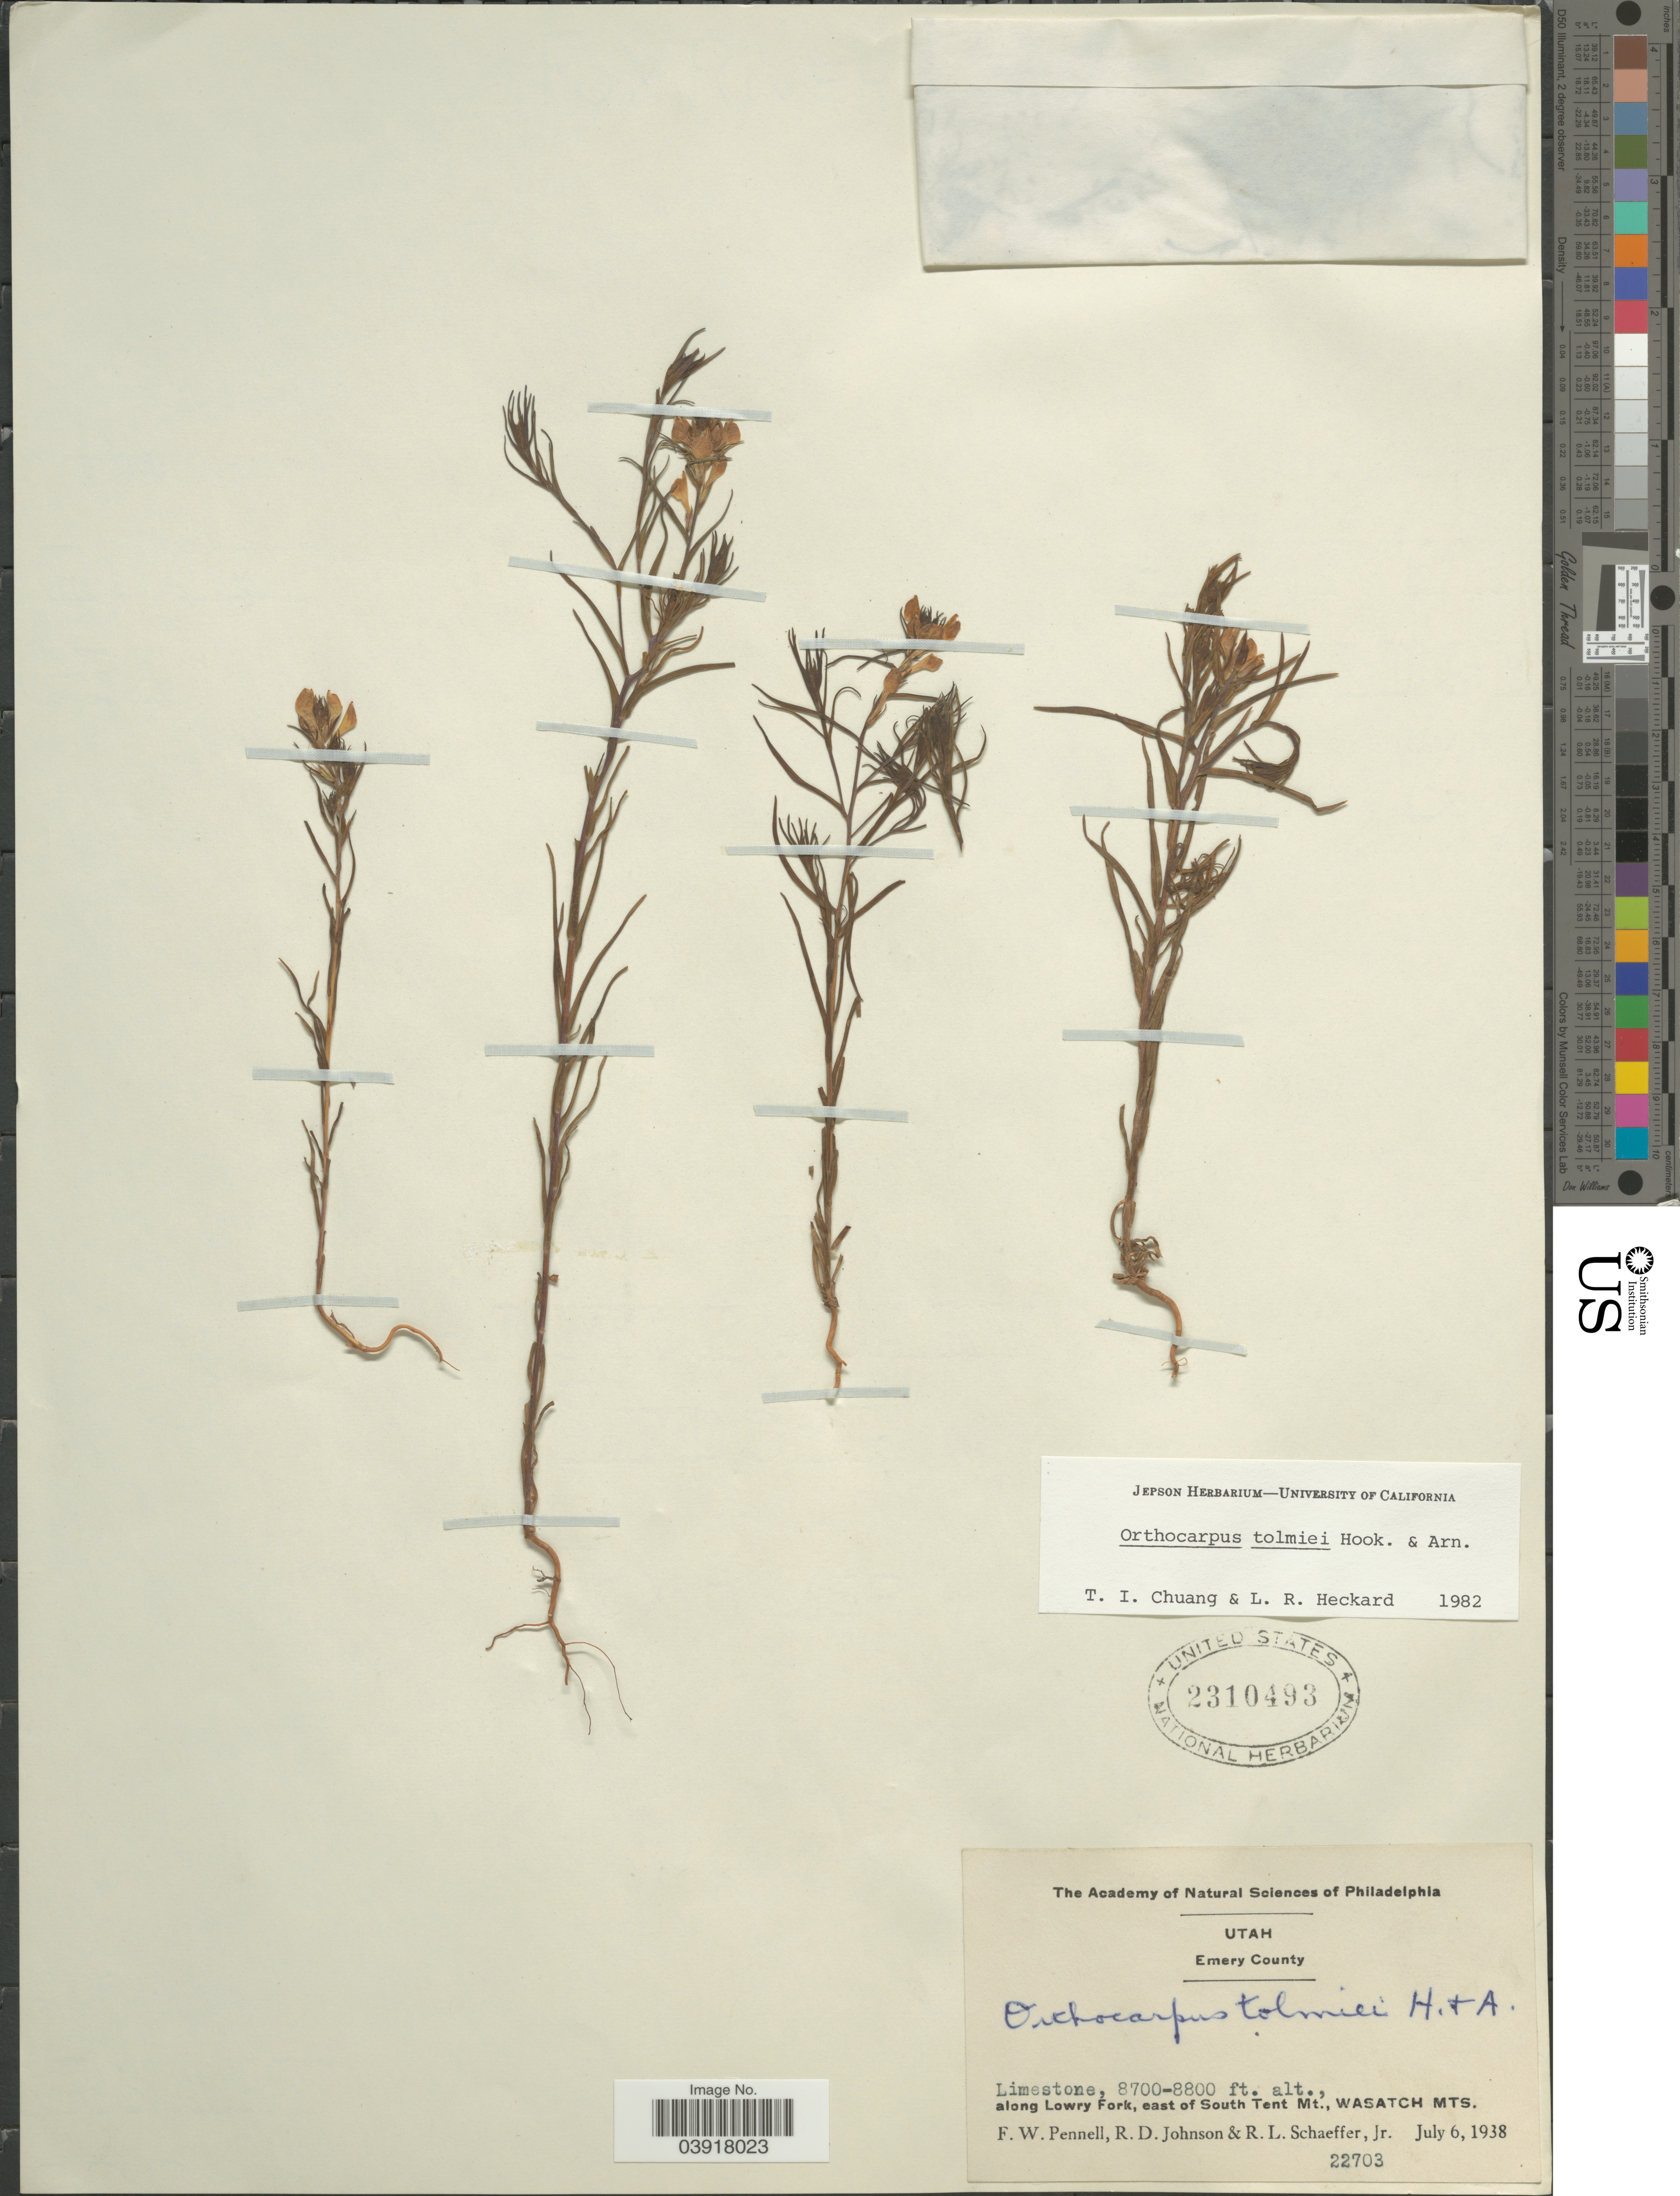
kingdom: Plantae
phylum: Tracheophyta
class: Magnoliopsida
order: Lamiales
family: Orobanchaceae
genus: Orthocarpus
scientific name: Orthocarpus tolmiei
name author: Hook. & Arn.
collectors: F. W. Pennell, R. D. Johnson & R. L. Schaeffer Jr.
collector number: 22703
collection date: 1937-07-06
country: United States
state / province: Utah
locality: Emery County. Limestone, along Lowry Fork, east of South Tent Mt., Wasatch Mts.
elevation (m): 2652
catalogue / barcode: US 2310493